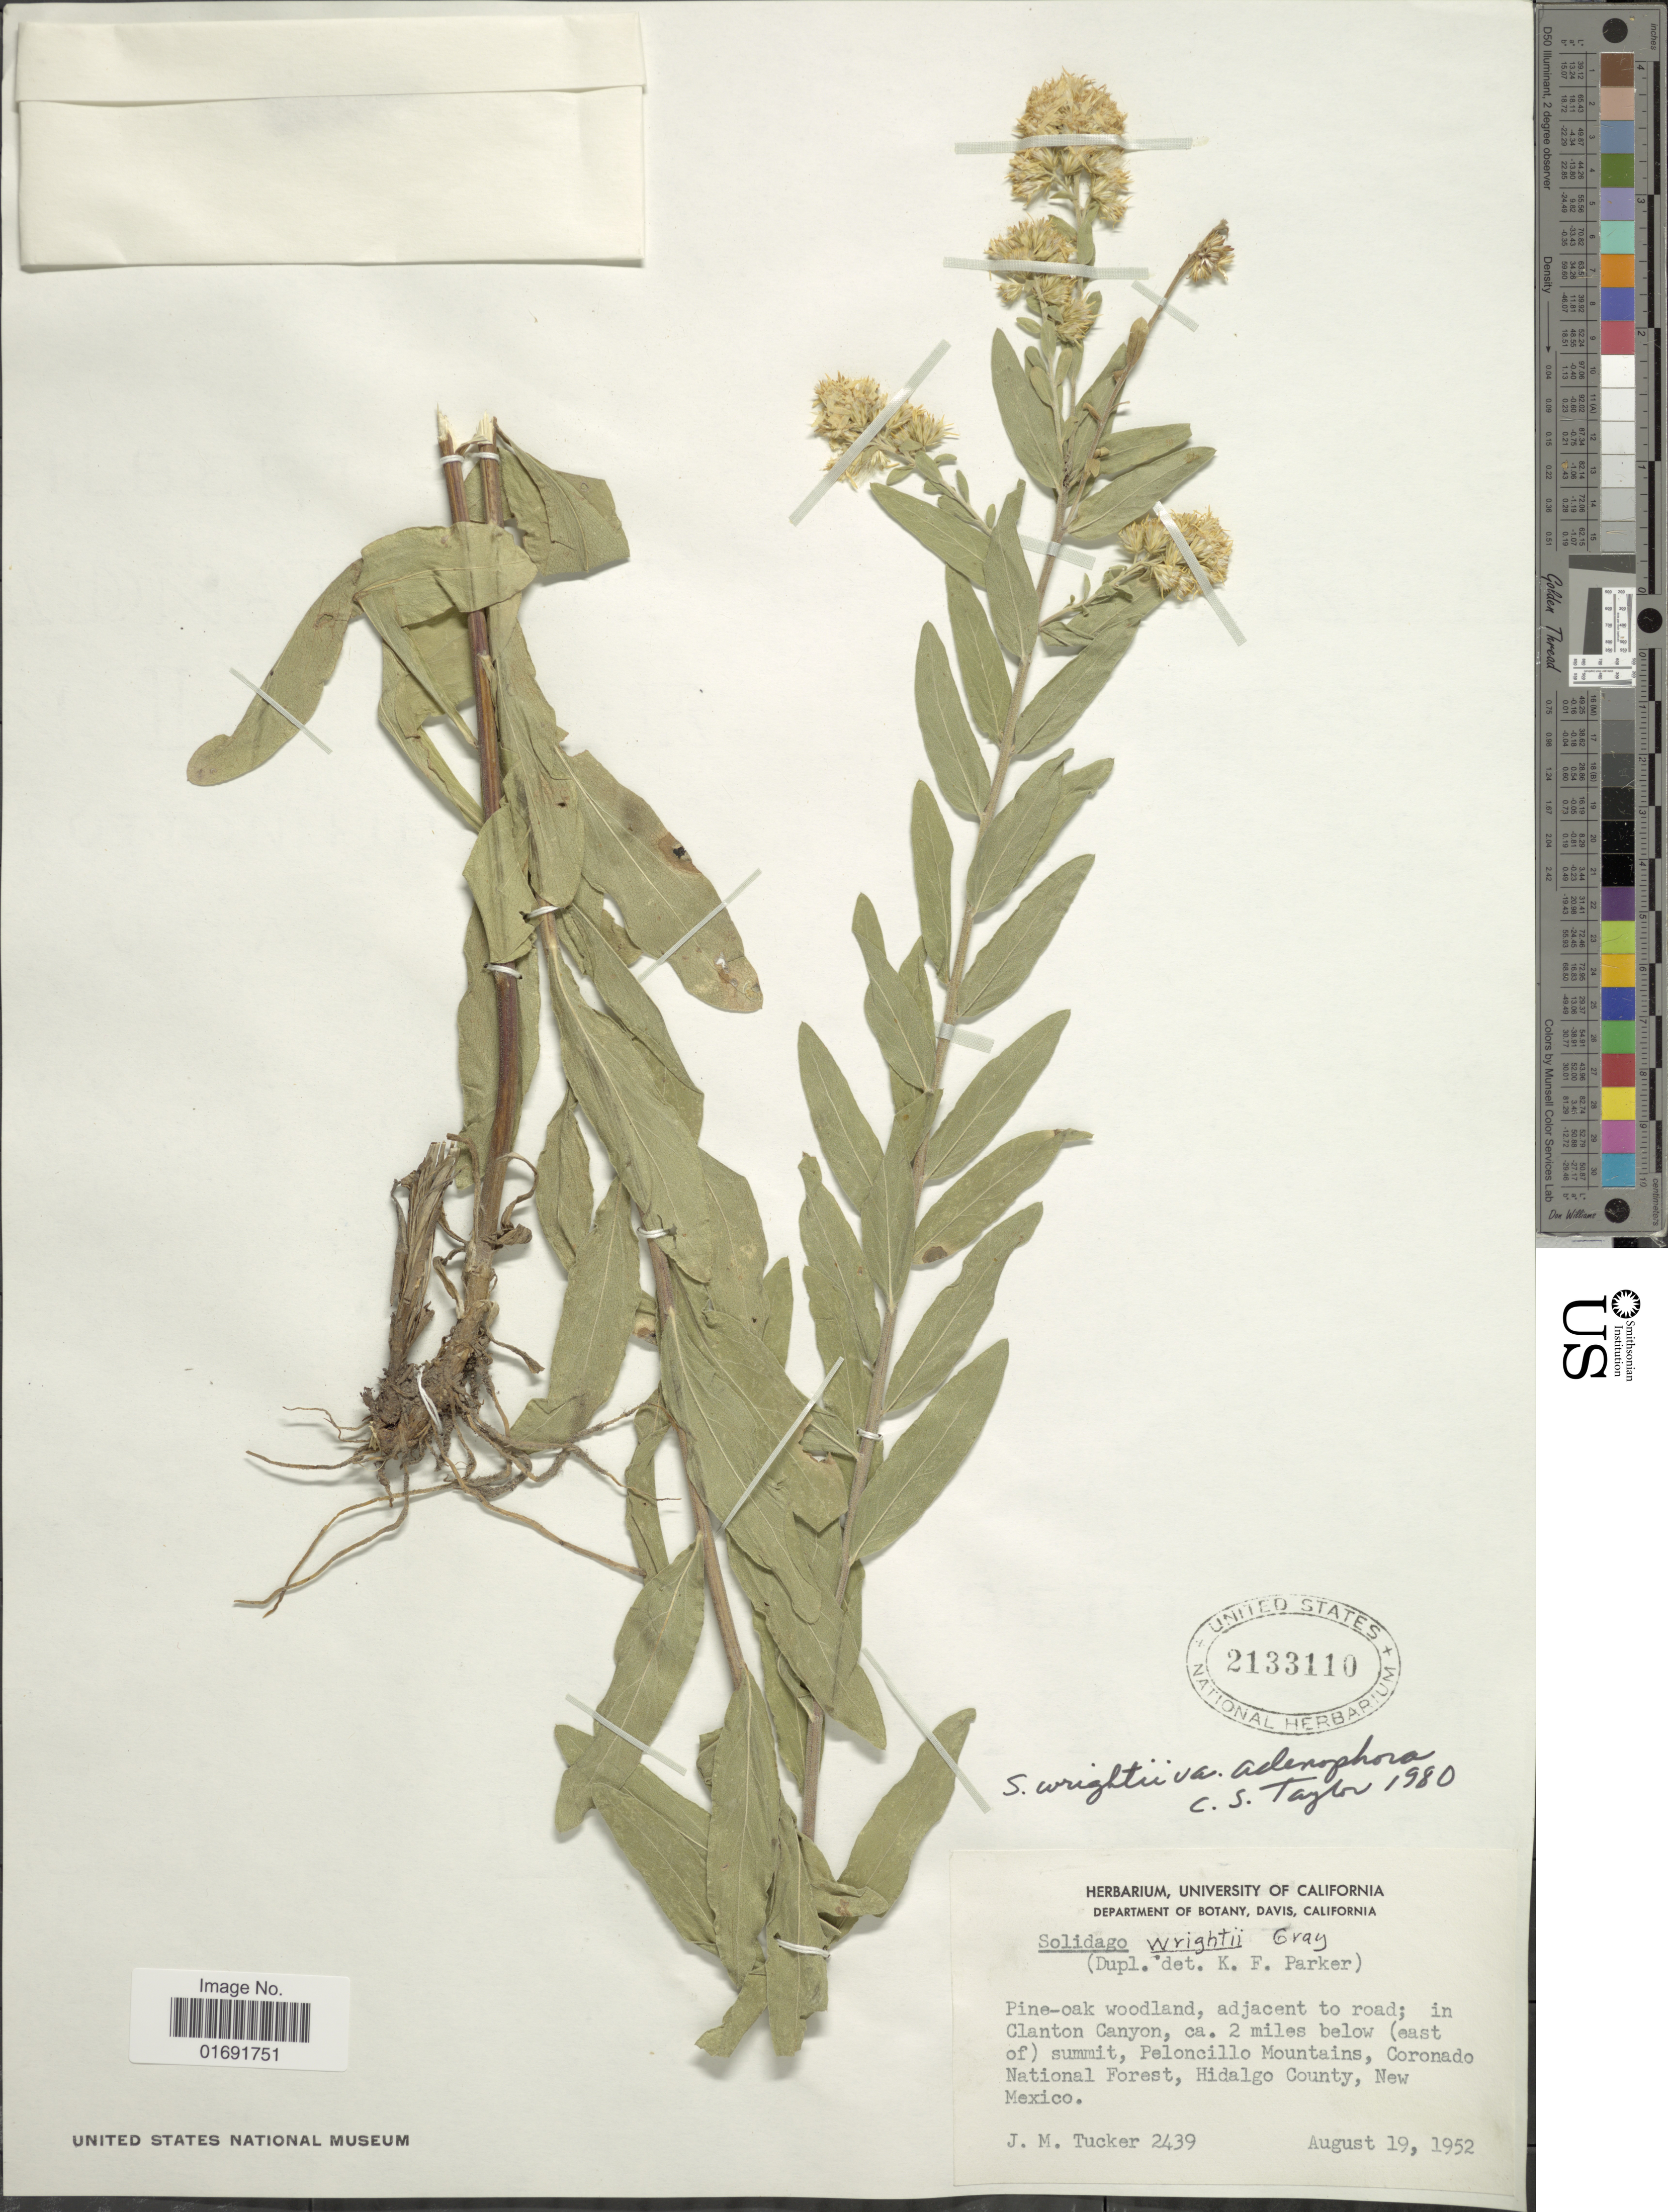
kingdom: Plantae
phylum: Tracheophyta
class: Magnoliopsida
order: Asterales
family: Asteraceae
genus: Solidago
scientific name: Solidago wrightii var. adenophora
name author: S.F. Blake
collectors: J. M. Tucker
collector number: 2439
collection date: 1952-08-19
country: United States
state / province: New Mexico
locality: In Clanton Canyon, ca 2 miles below (east of) summit, Peloncillo Mountains, Coronado National Forest, Hidalgo County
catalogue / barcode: US 2133110